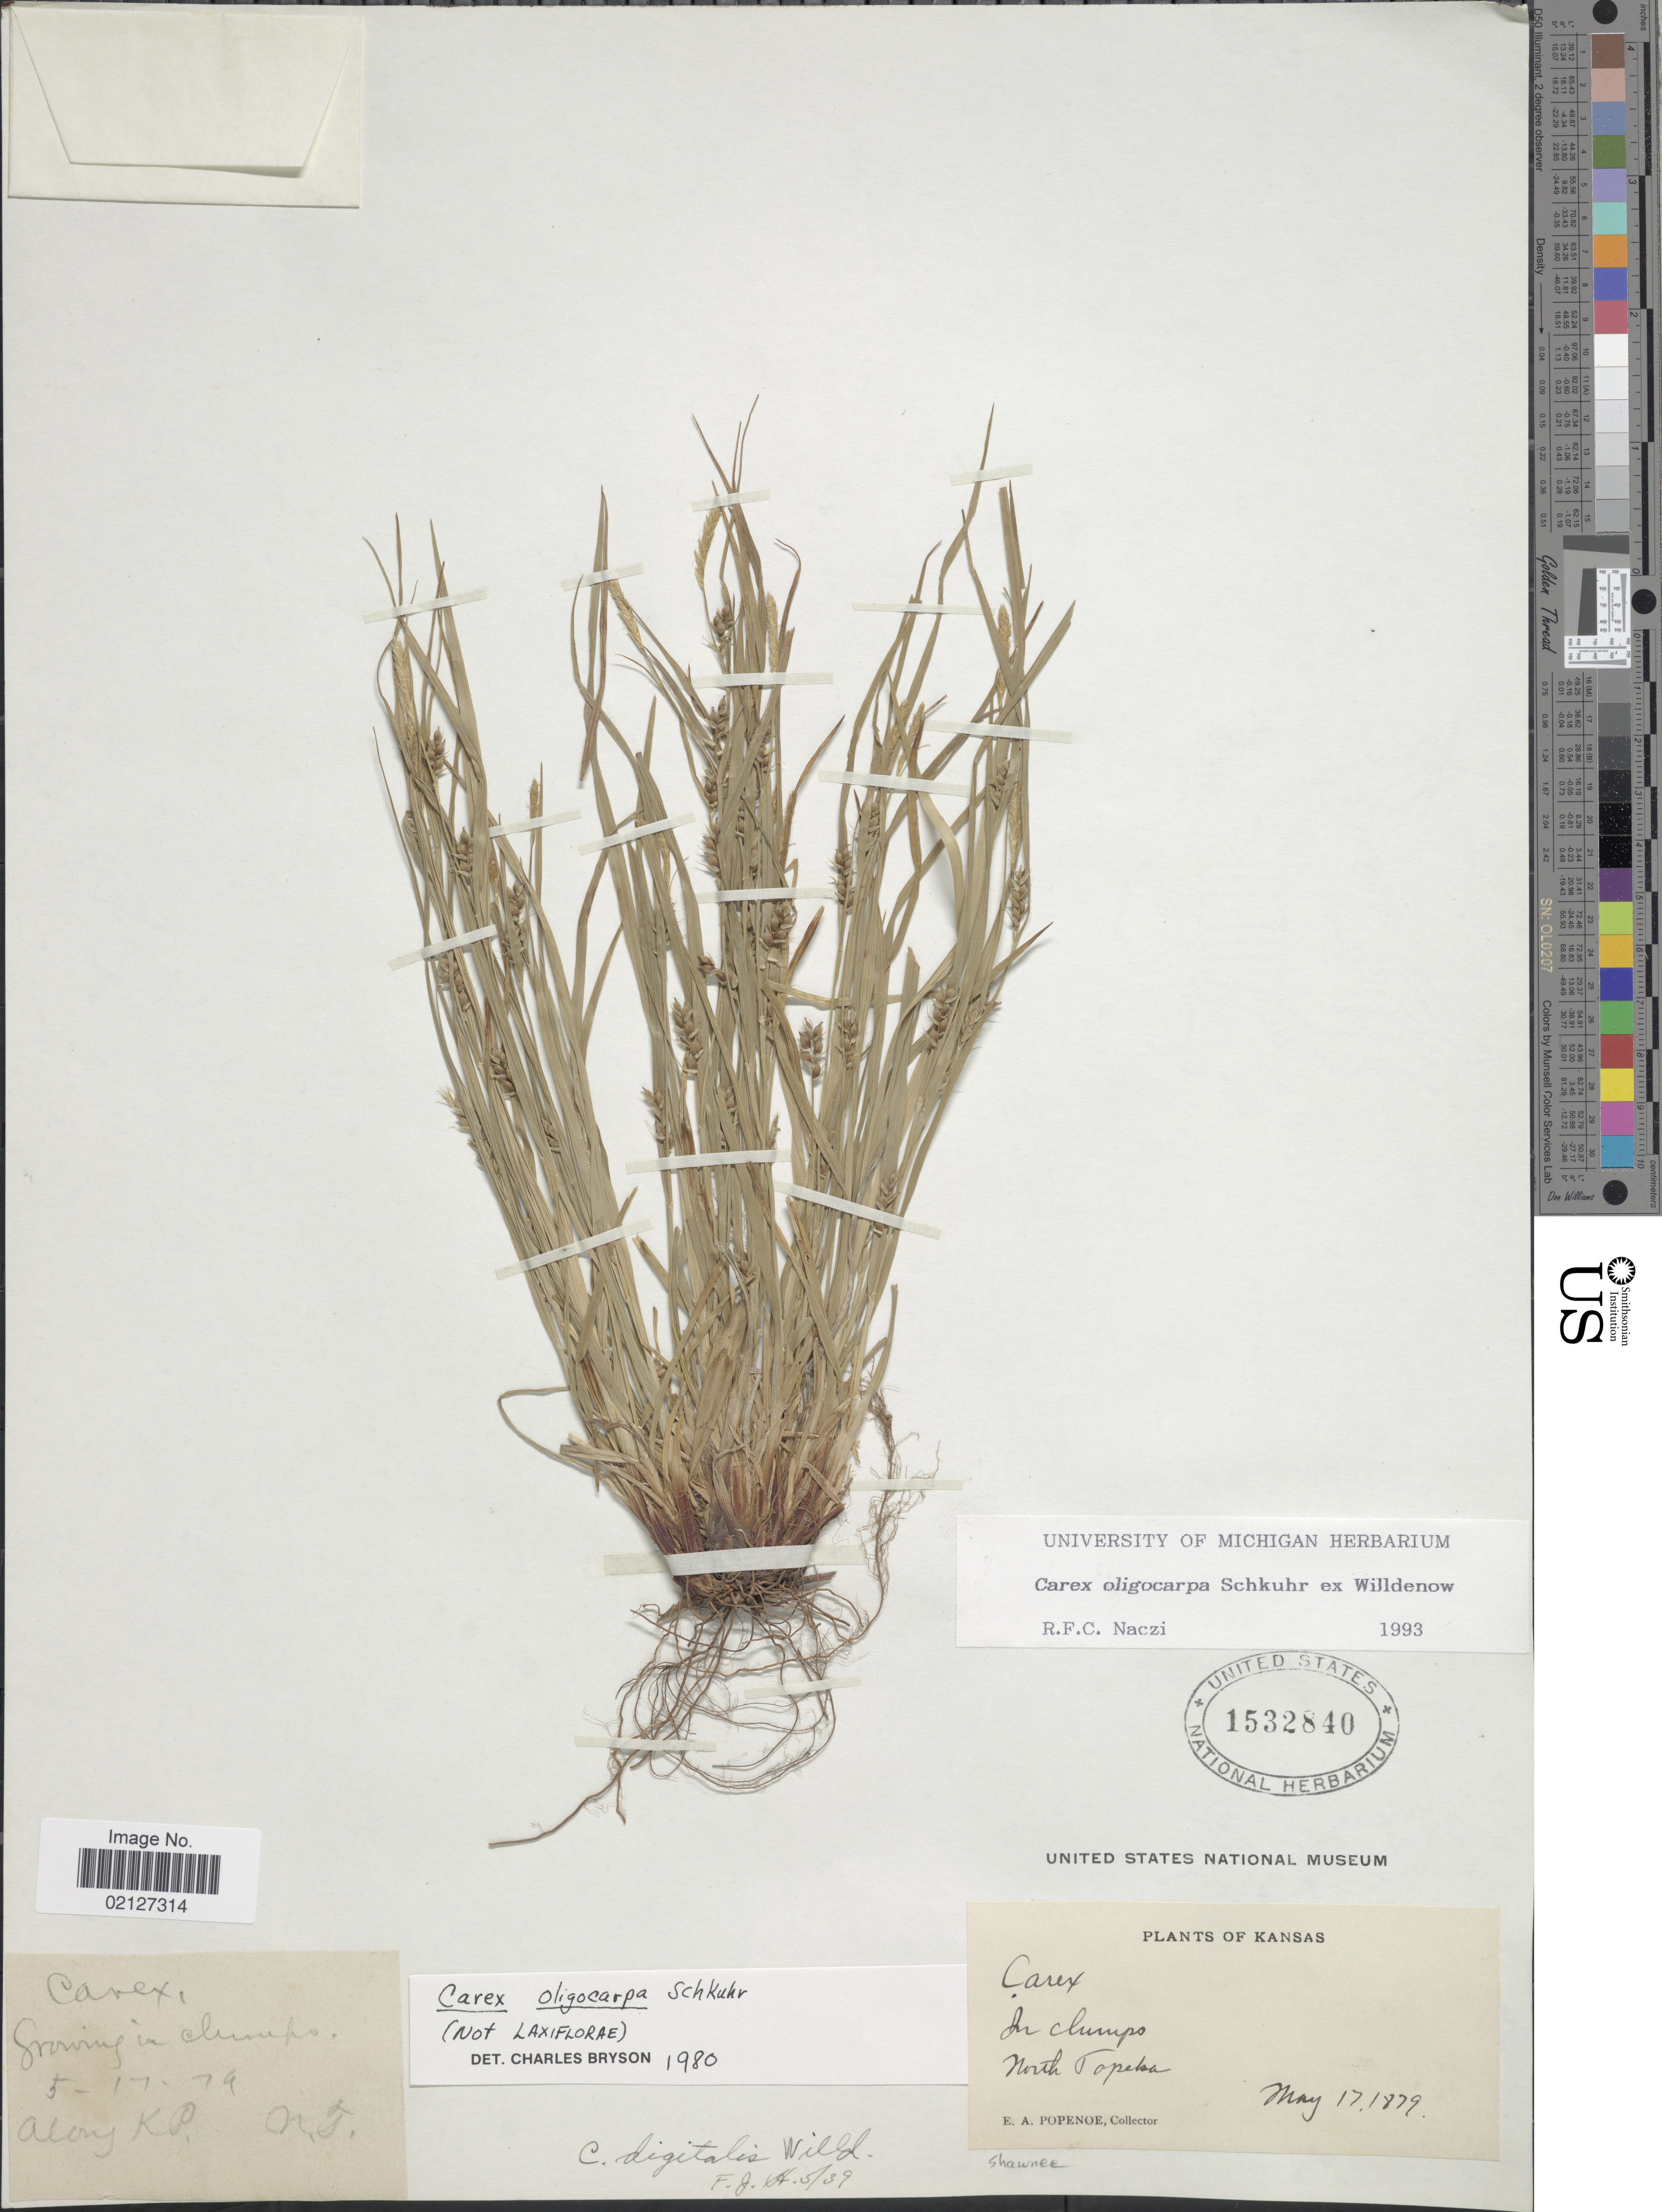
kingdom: Plantae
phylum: Tracheophyta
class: Liliopsida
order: Poales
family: Cyperaceae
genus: Carex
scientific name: Carex oligocarpa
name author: Willd.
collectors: E. A. Popenoe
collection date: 1879-05-17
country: United States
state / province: Kansas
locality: In clumps, Mouth Topeka, along KP. Shawnee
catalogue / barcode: US 1532840